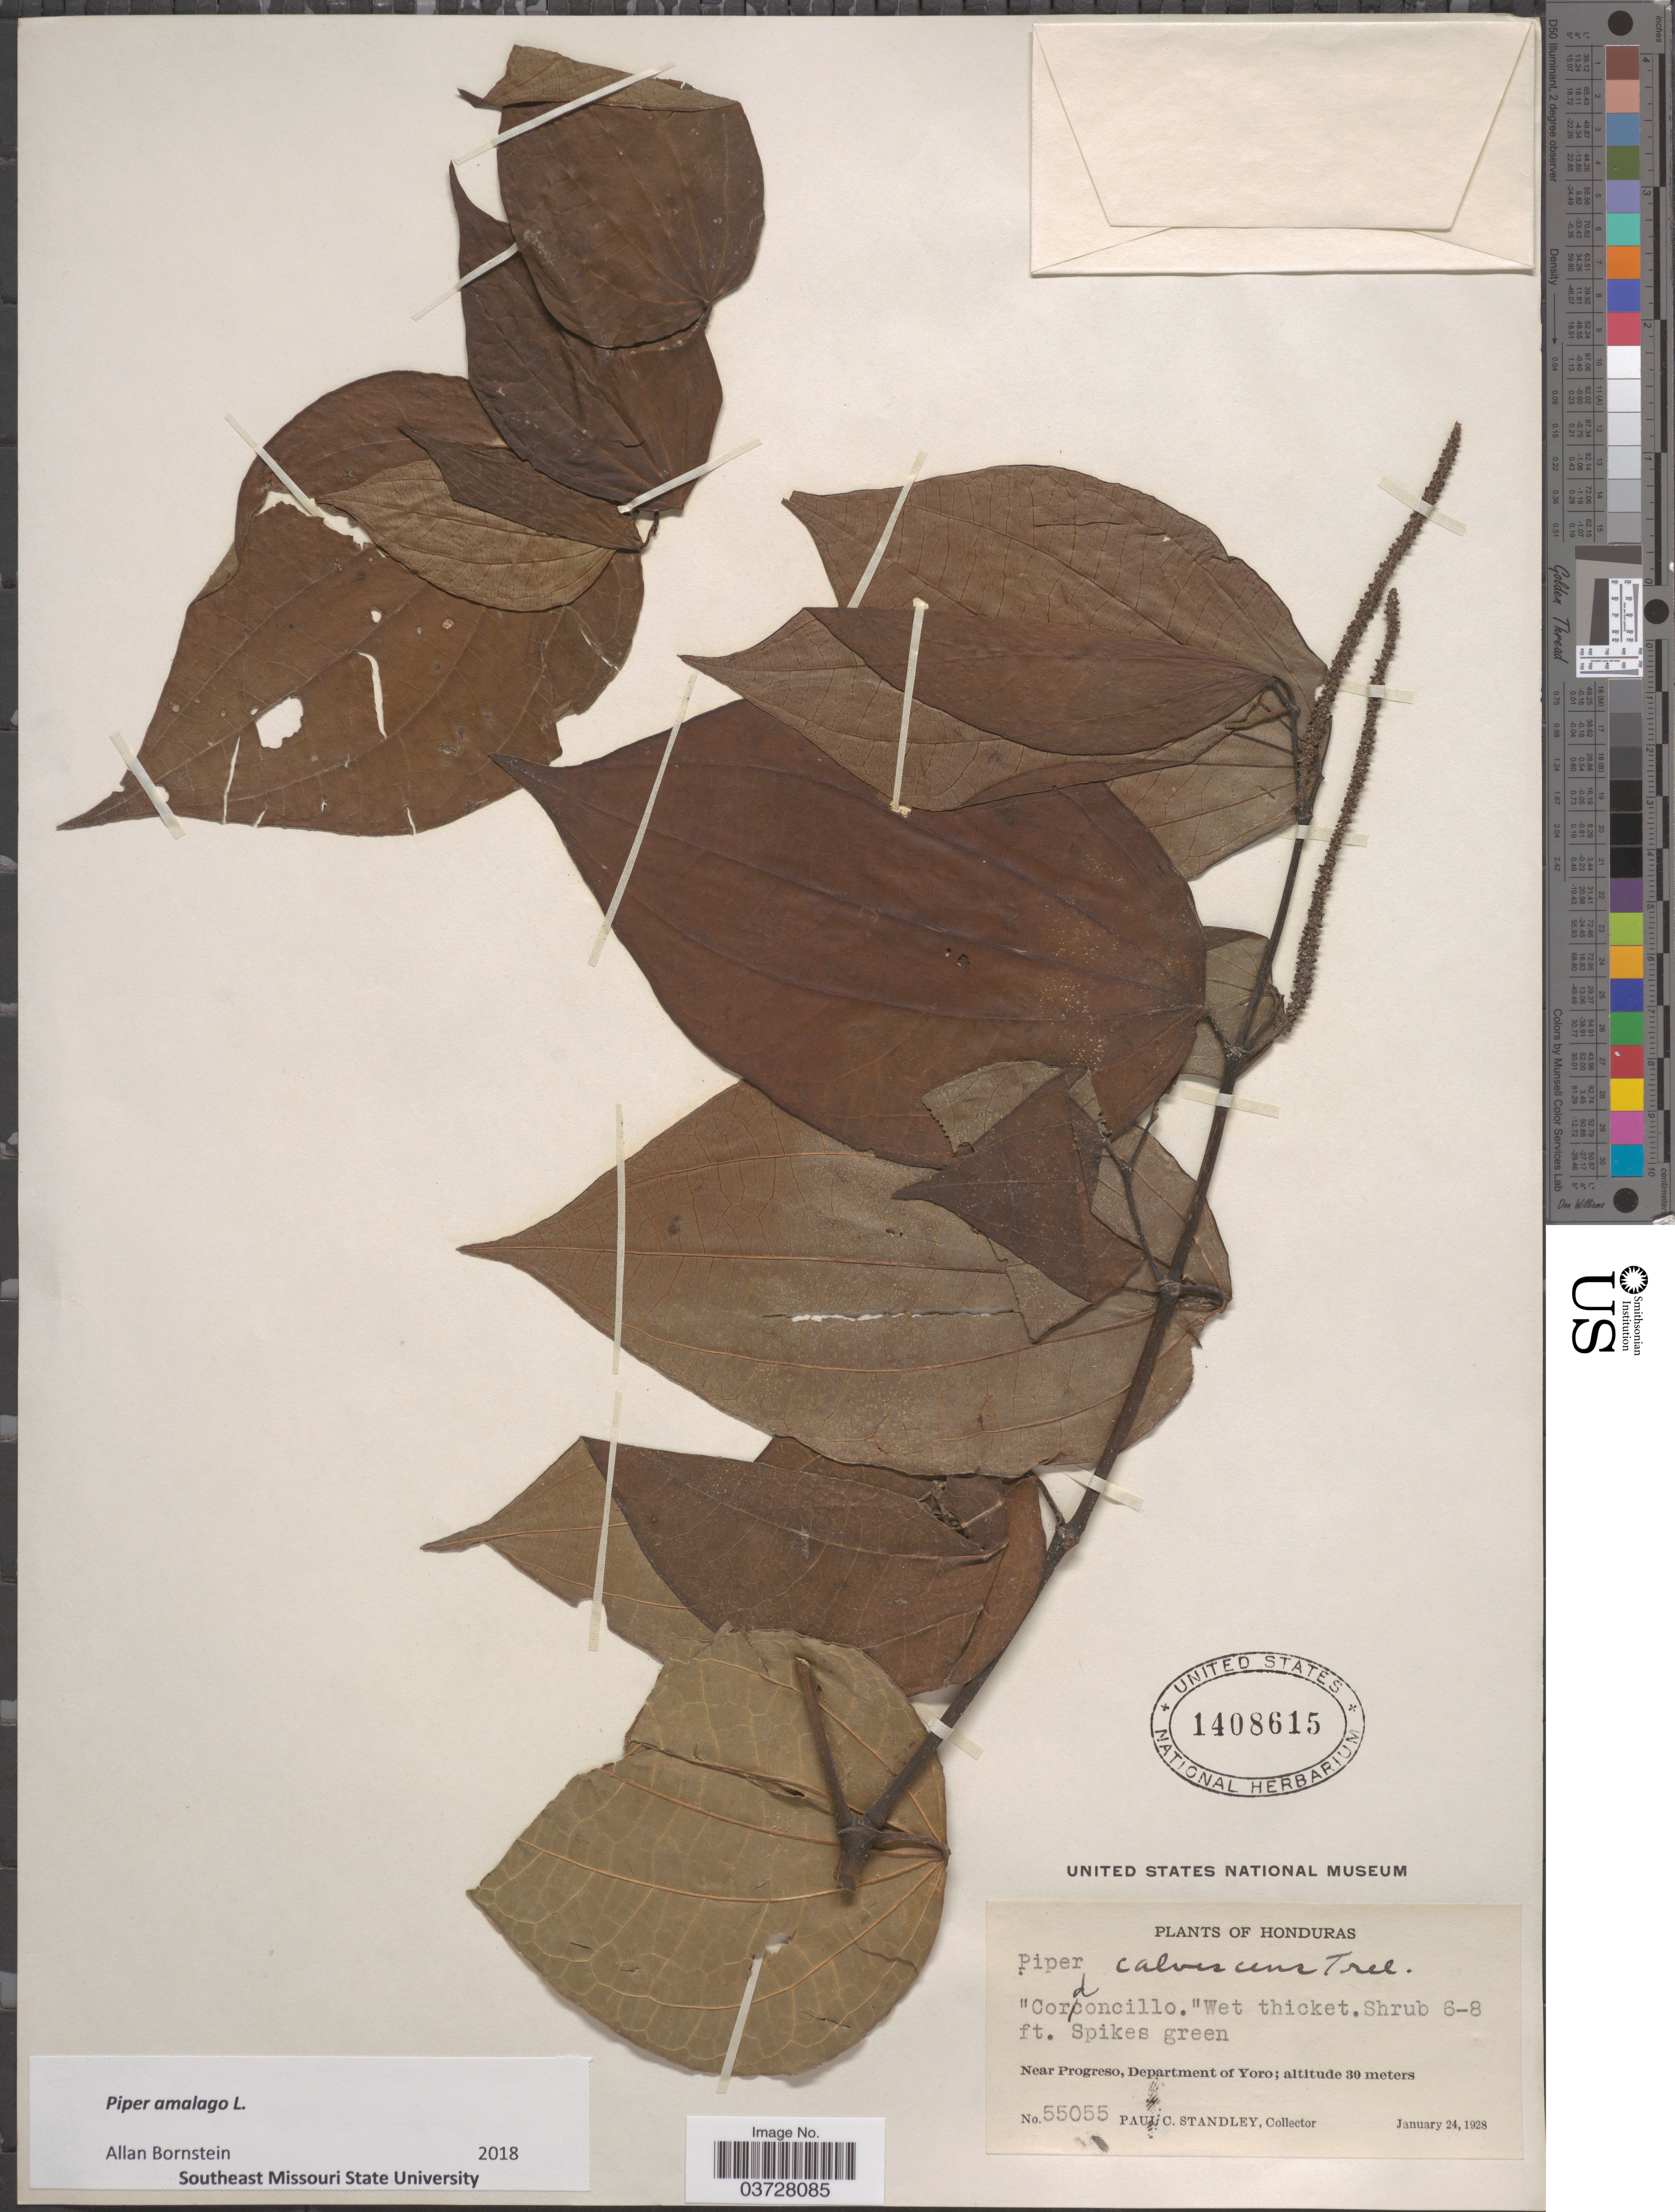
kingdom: Plantae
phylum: Tracheophyta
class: Magnoliopsida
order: Piperales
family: Piperaceae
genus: Piper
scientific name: Piper amalago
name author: L.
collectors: P. C. Standley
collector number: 55055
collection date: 1928-01-24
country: Honduras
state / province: Yoro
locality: Near Progreso, Department of Yoro.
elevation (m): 30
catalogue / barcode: US 1408615